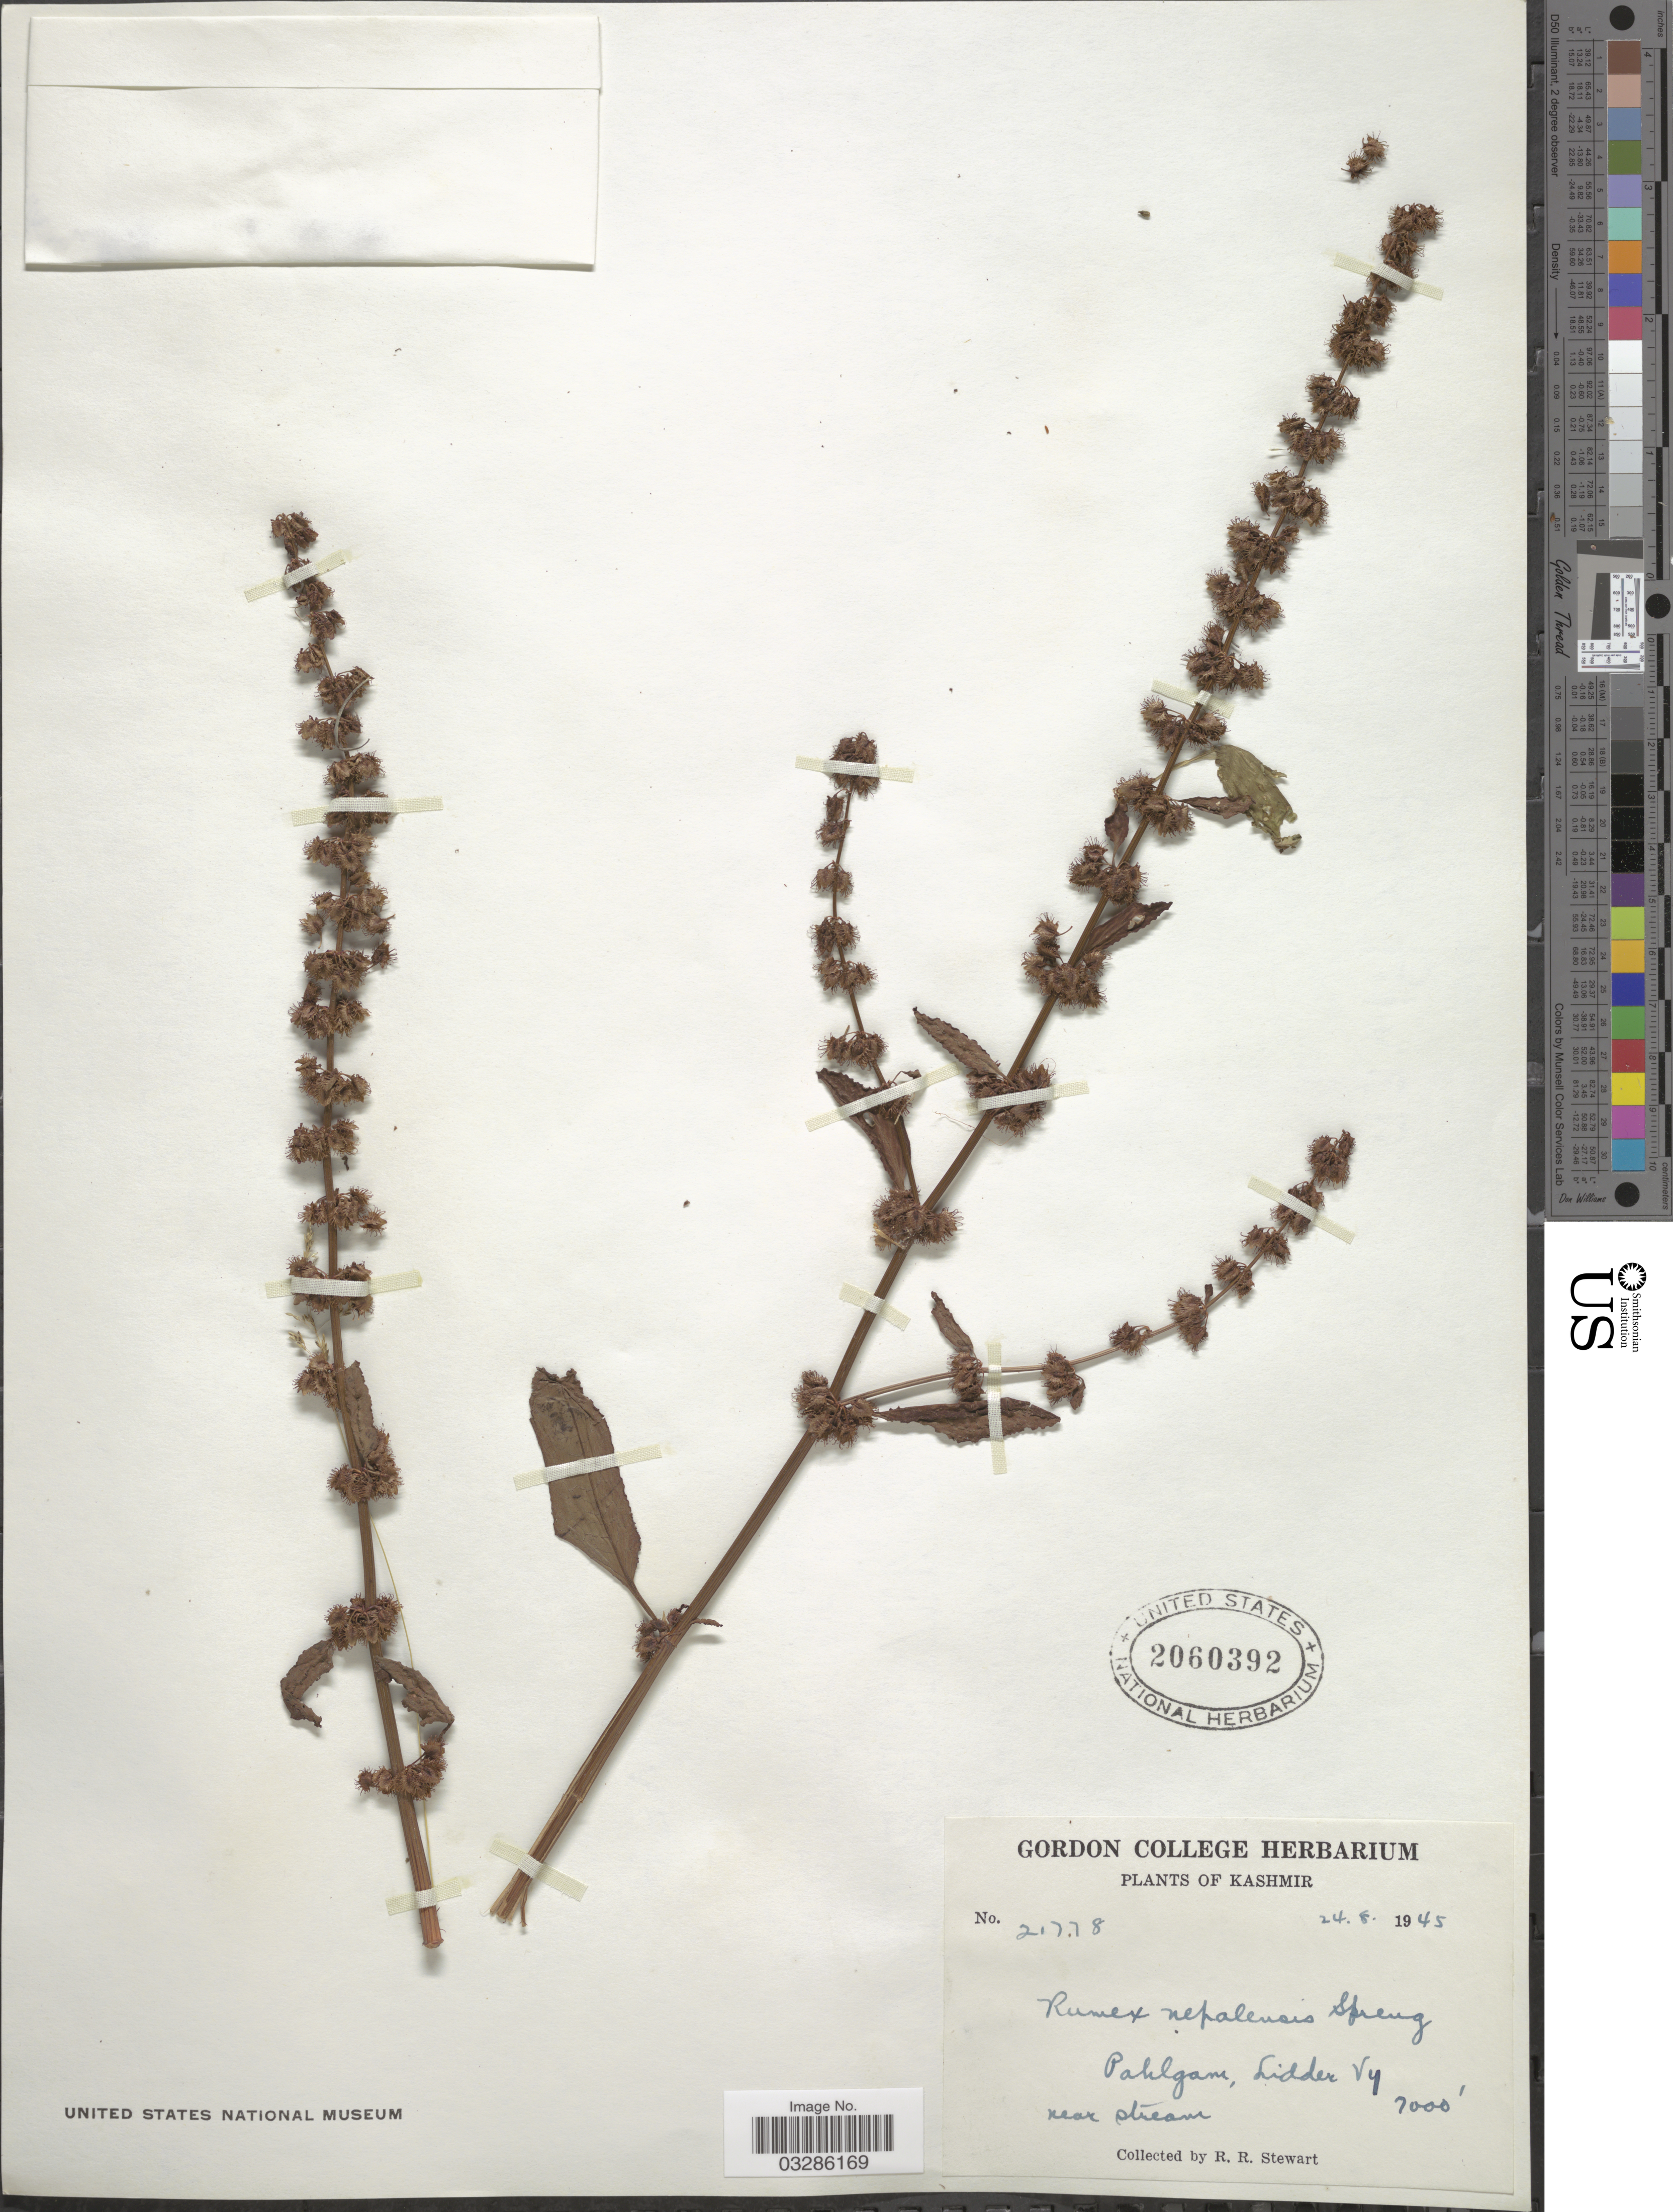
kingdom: Plantae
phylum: Tracheophyta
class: Magnoliopsida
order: Caryophyllales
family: Polygonaceae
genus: Rumex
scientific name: Rumex nepalensis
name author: Spreng.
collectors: R. Stewart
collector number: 21778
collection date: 1945-08-24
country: India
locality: Kashmir. Pahlgam, Lidder Vy near stream.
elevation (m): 2134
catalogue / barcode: US 2060392